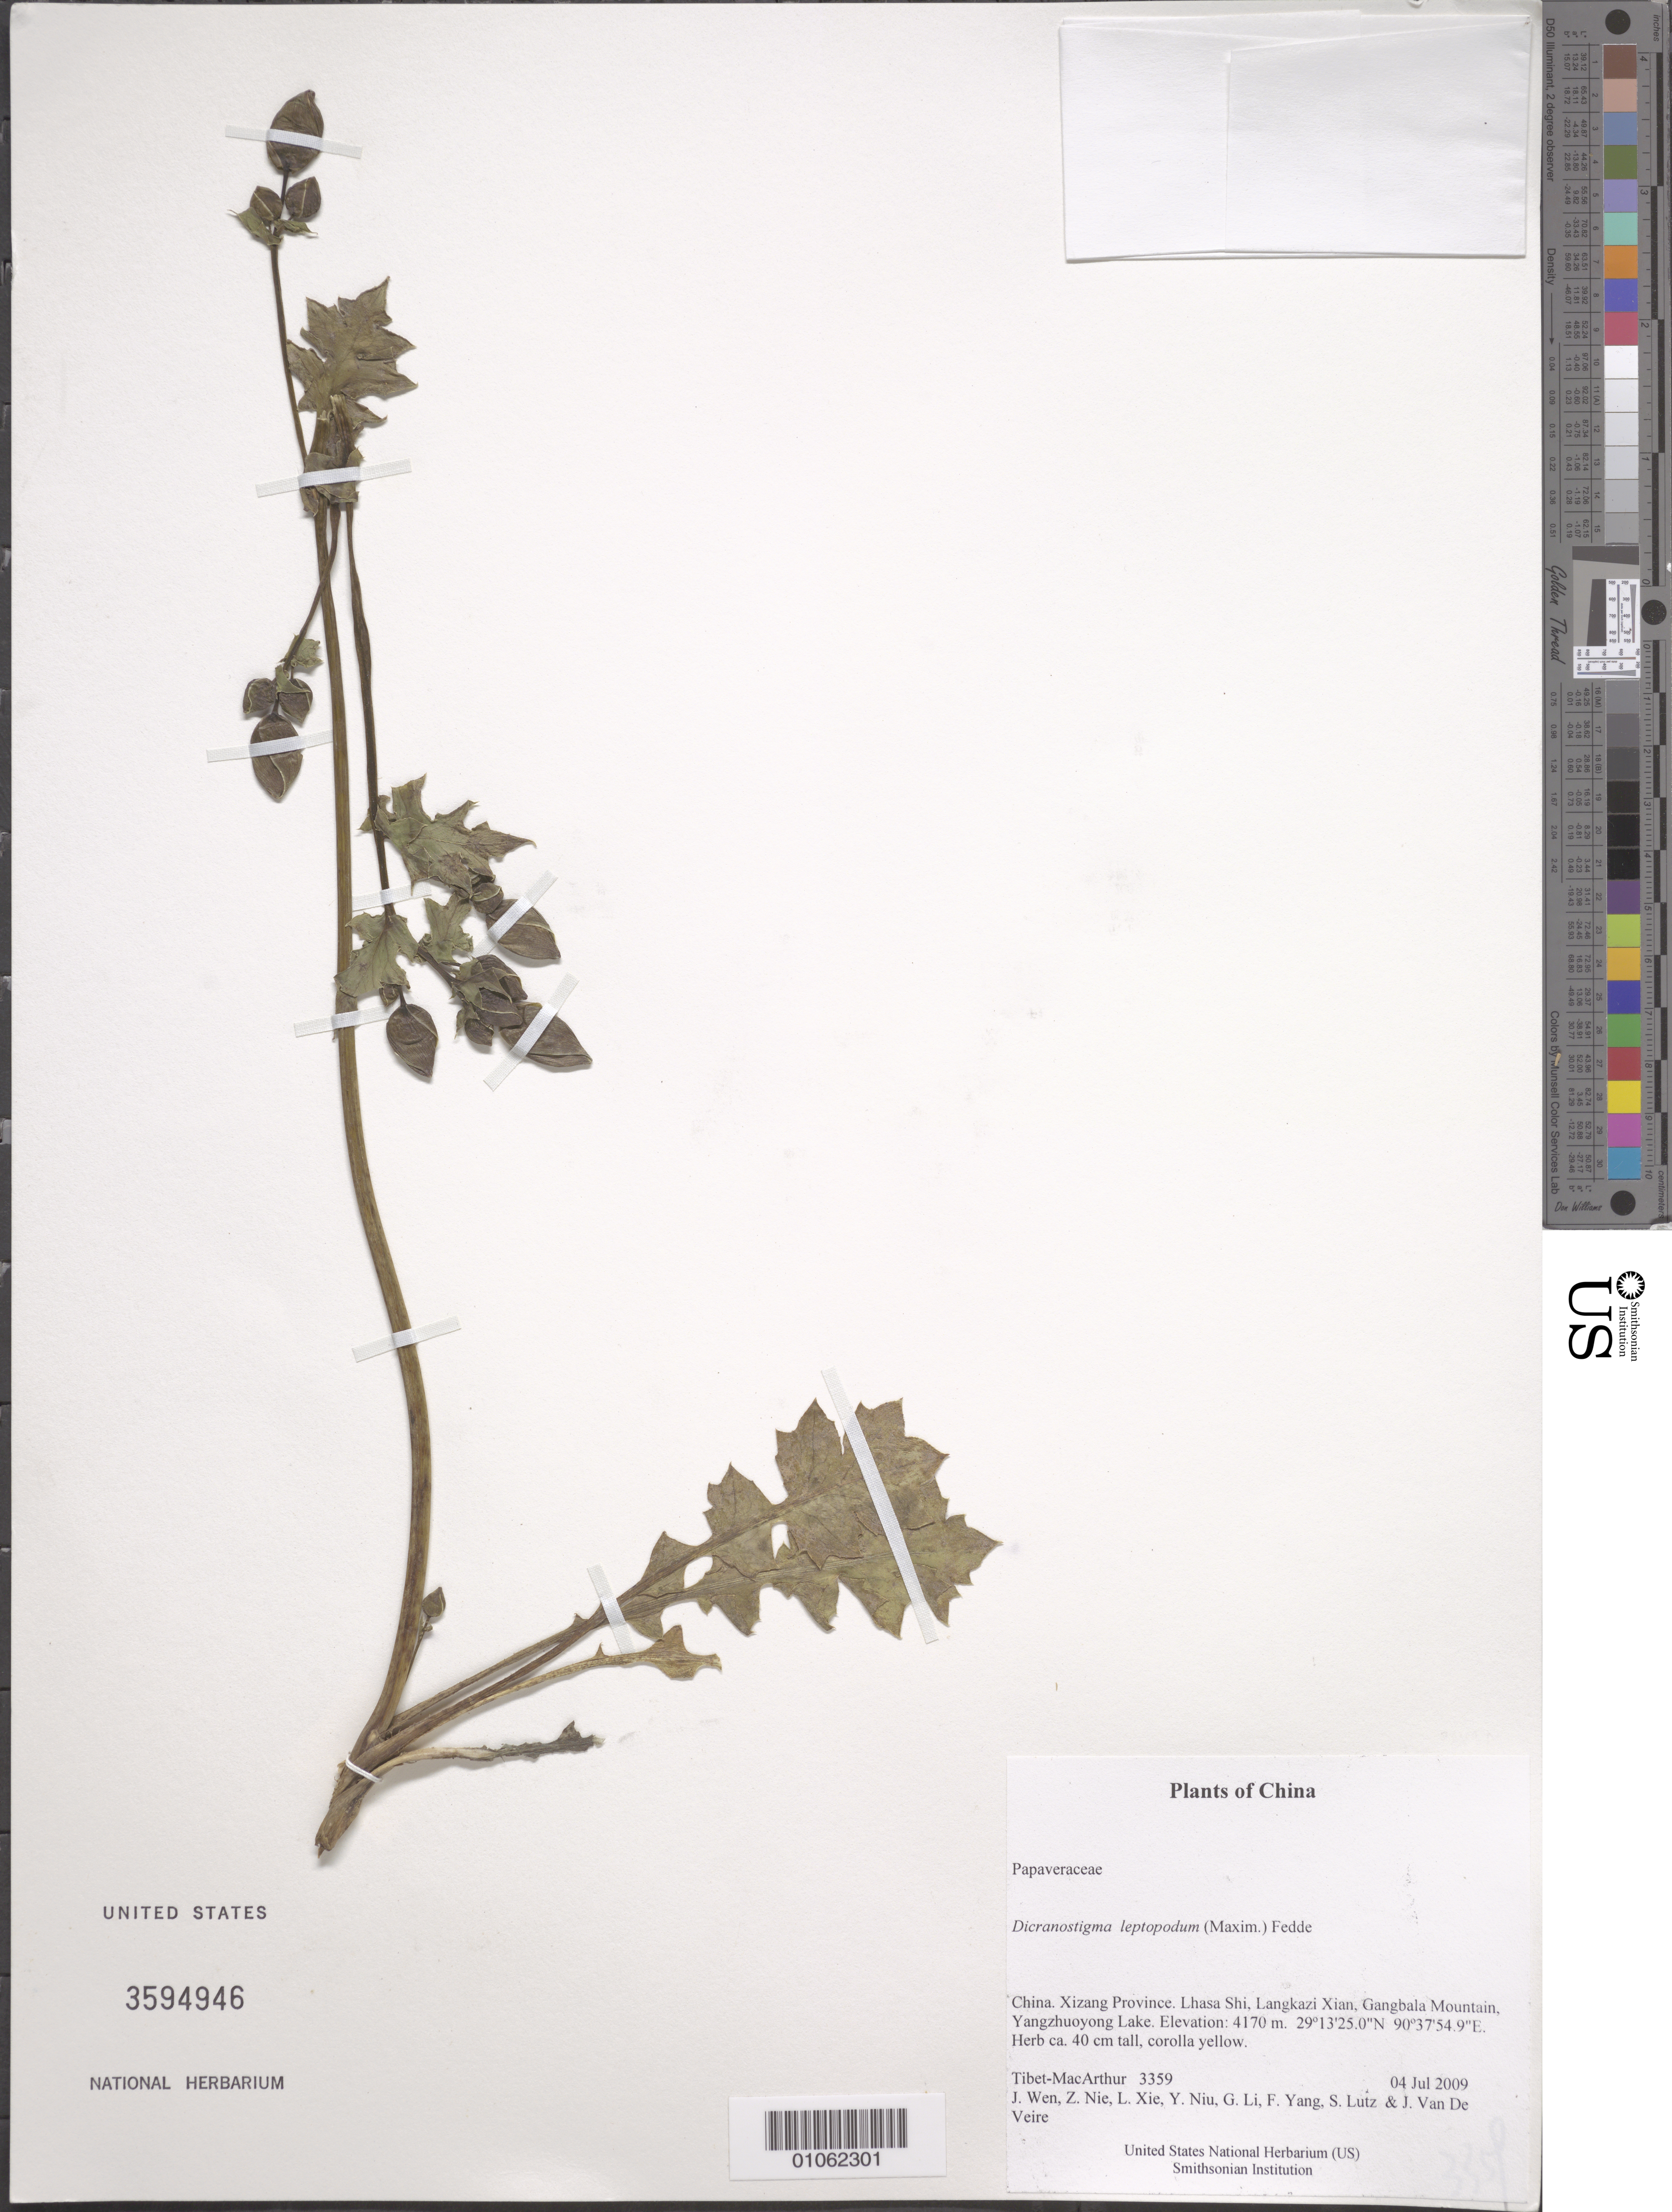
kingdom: Plantae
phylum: Tracheophyta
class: Magnoliopsida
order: Ranunculales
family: Papaveraceae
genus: Dicranostigma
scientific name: Dicranostigma leptopodum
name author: (Maxim.) Fedde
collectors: Tibet-MacArthur, J. Wen, Z. Nie, L. Xie, Y. Niu, G. Li, F. Yang, S. Lutz & J. Van De Veire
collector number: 3359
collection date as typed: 04 Jul 2009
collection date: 2009-07-04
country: China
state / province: Xizang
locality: Lhasa Shi, Langkazi Xian, Gangbala Mountain, Yangzhuoyong Lake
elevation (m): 4170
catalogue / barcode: US 3594946